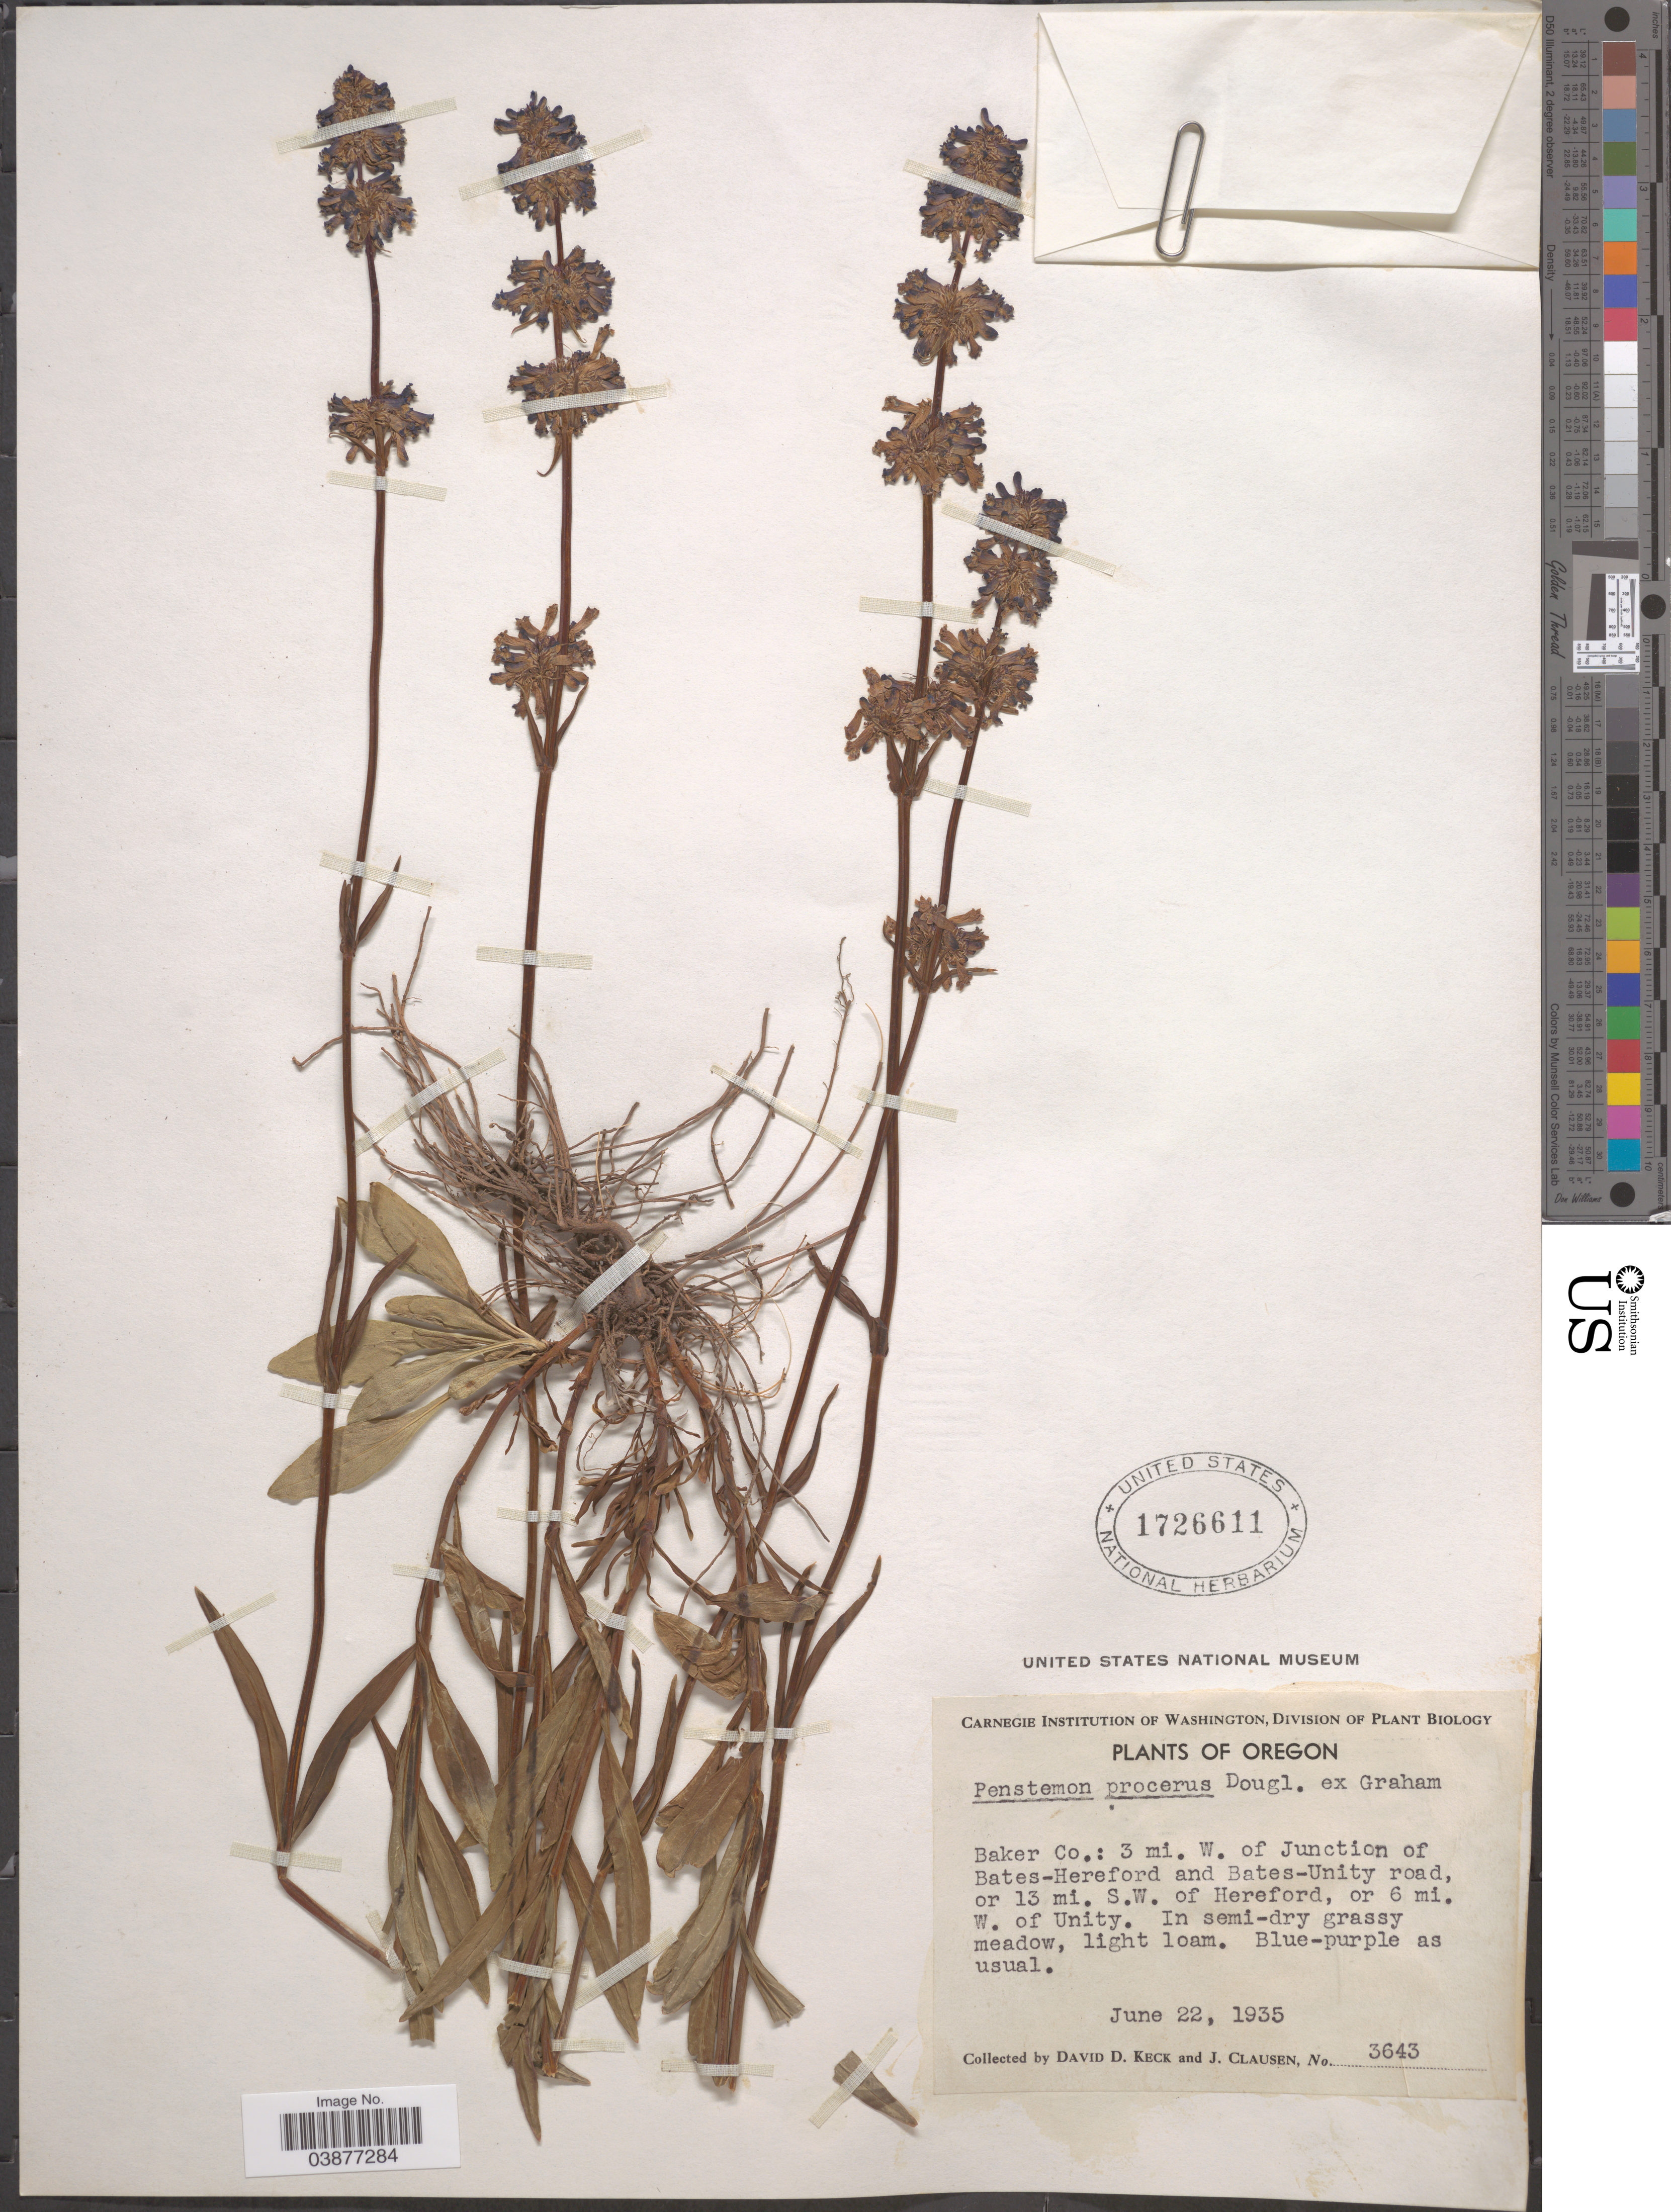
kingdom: Plantae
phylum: Tracheophyta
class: Magnoliopsida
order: Lamiales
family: Plantaginaceae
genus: Penstemon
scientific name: Penstemon procerus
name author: Douglas ex Graham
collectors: D. D. Keck & J. Clausen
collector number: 3643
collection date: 1935-06-22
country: United States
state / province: Oregon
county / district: Baker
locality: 3 mi. W. of Junction of Bates-Hereford and Bates-Unity road, or 13 mi. S.W. of Herford, or 6 mi. W. of Unity.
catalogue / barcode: US 1726611